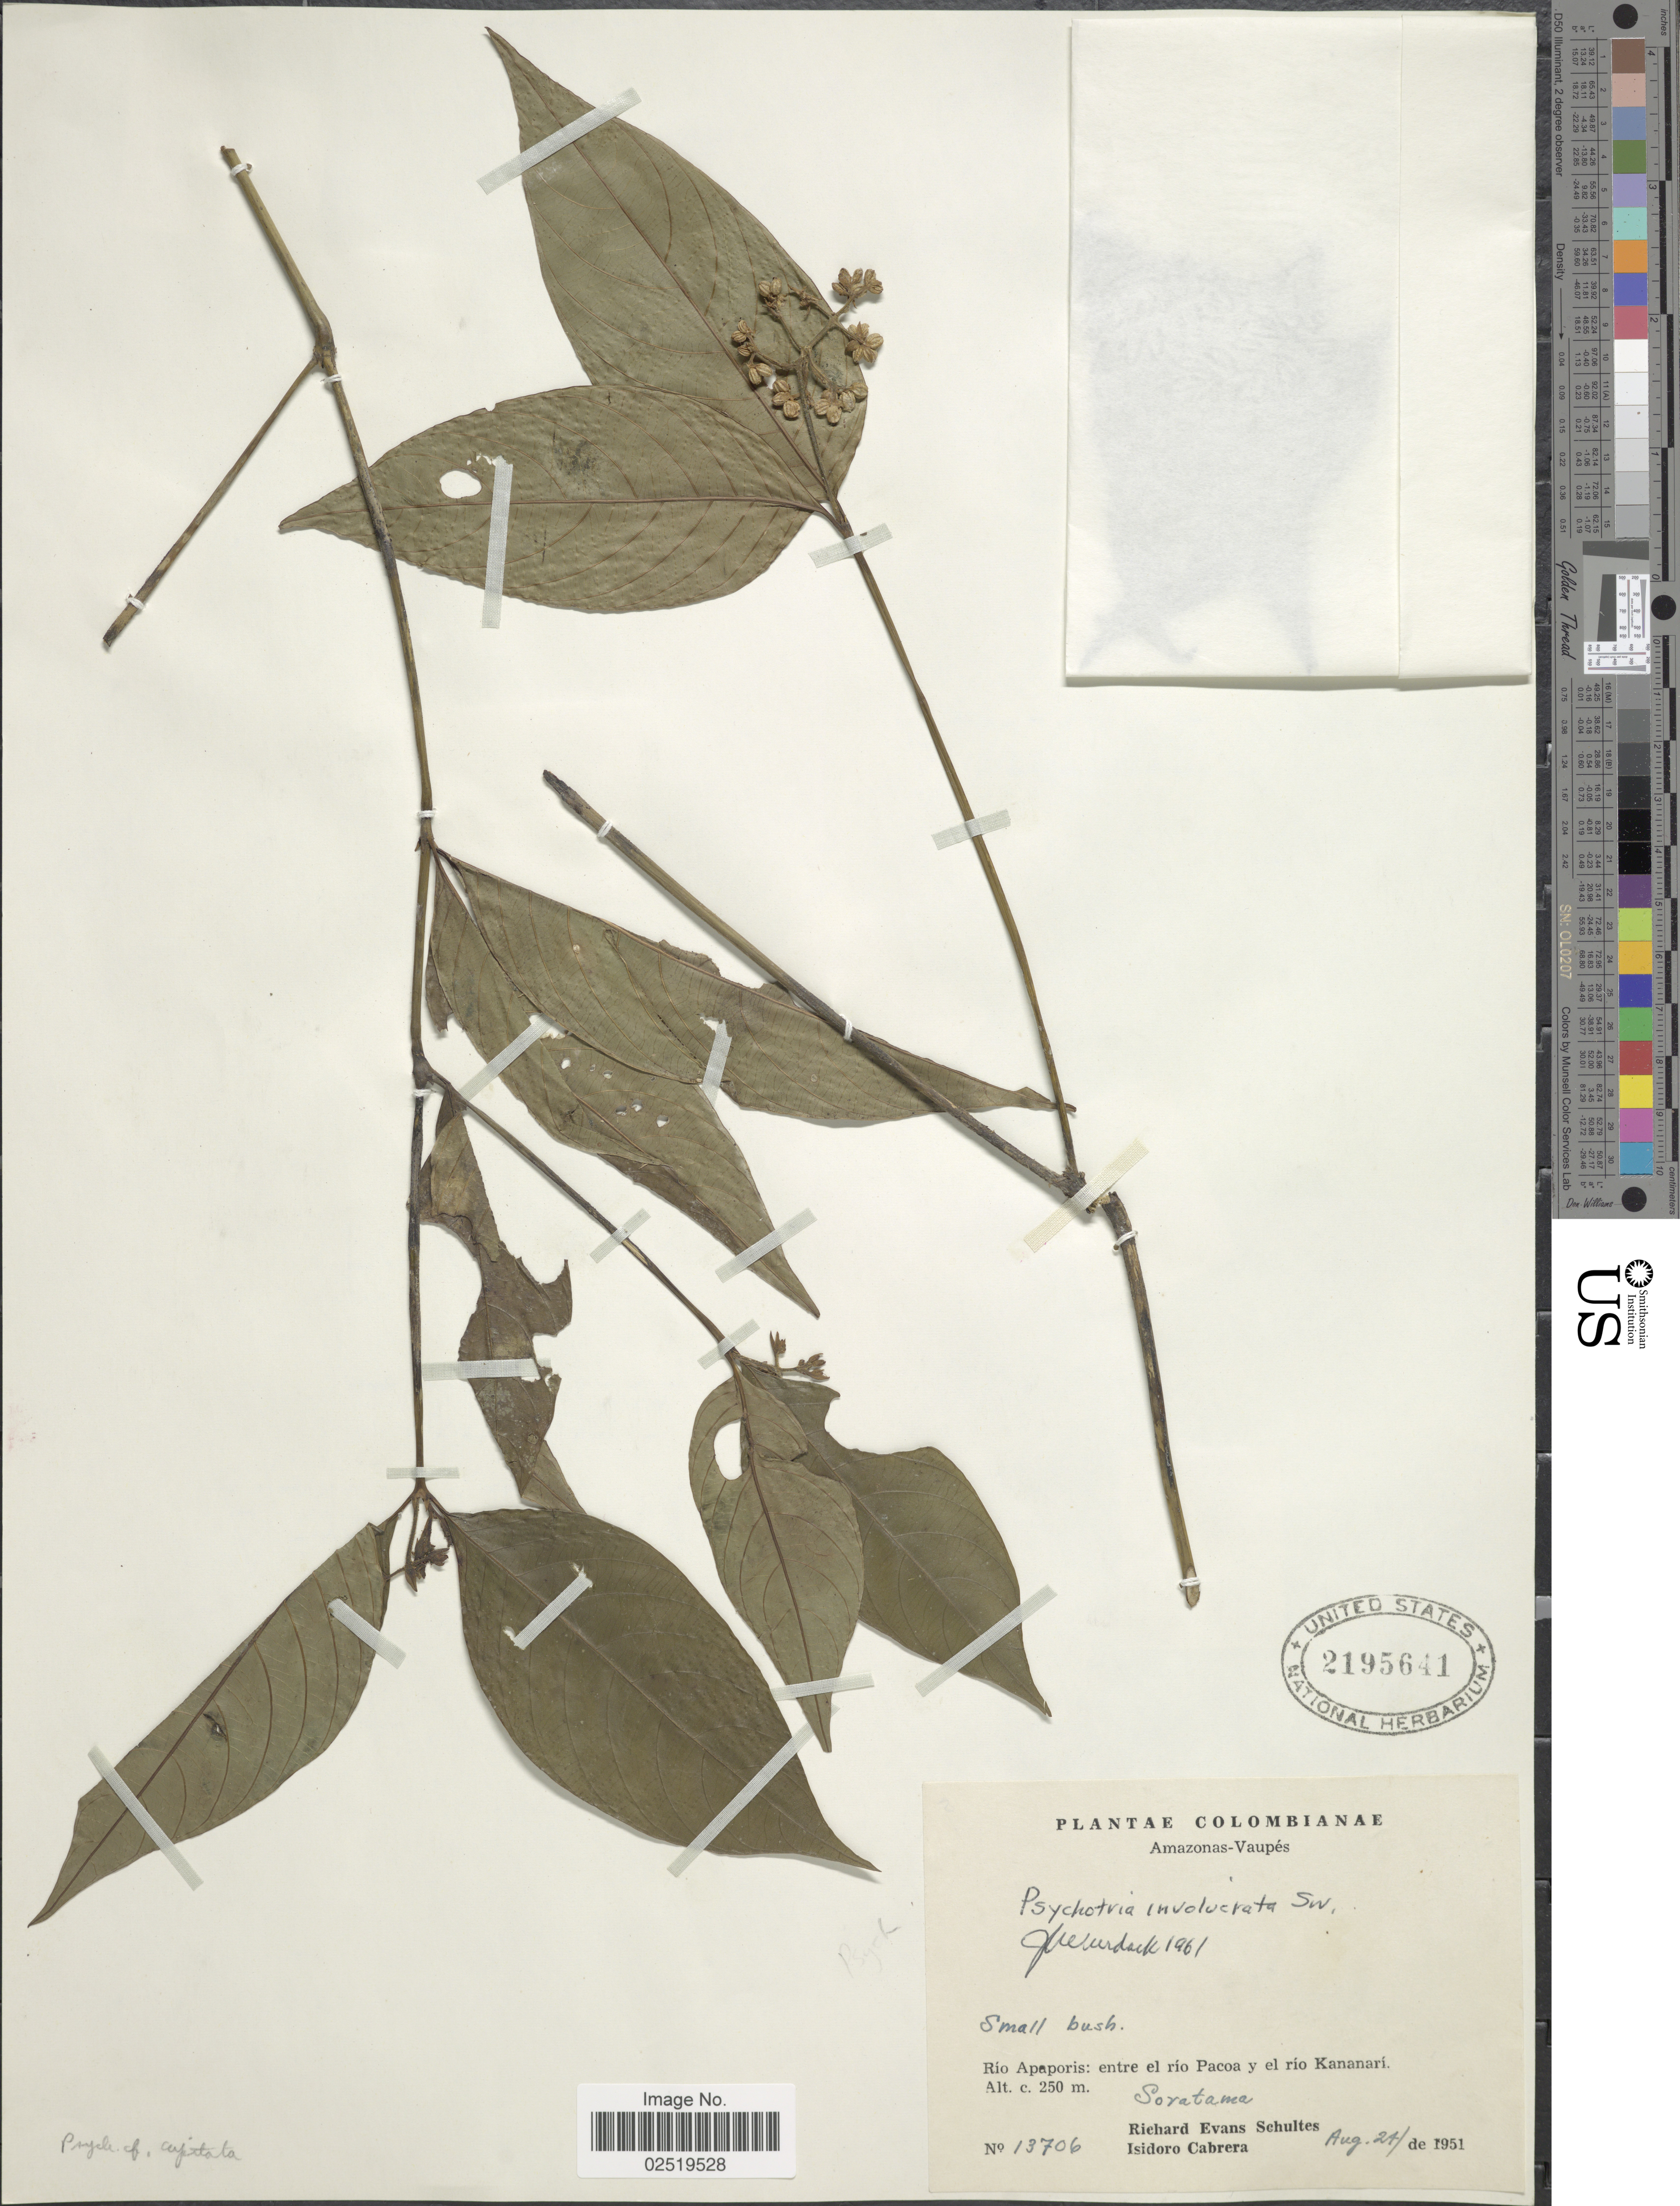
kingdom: Plantae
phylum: Tracheophyta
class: Magnoliopsida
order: Gentianales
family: Rubiaceae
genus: Psychotria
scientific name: Psychotria involucrata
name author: Sw.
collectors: R. E. Schultes & I. Cabrera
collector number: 13706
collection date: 1951-08-24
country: Colombia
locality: Amazonas-Vaupes, Rio Apaporis: entre el rio Pacoa y el rio Kananari, Soratama.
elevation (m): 250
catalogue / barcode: US 2195641